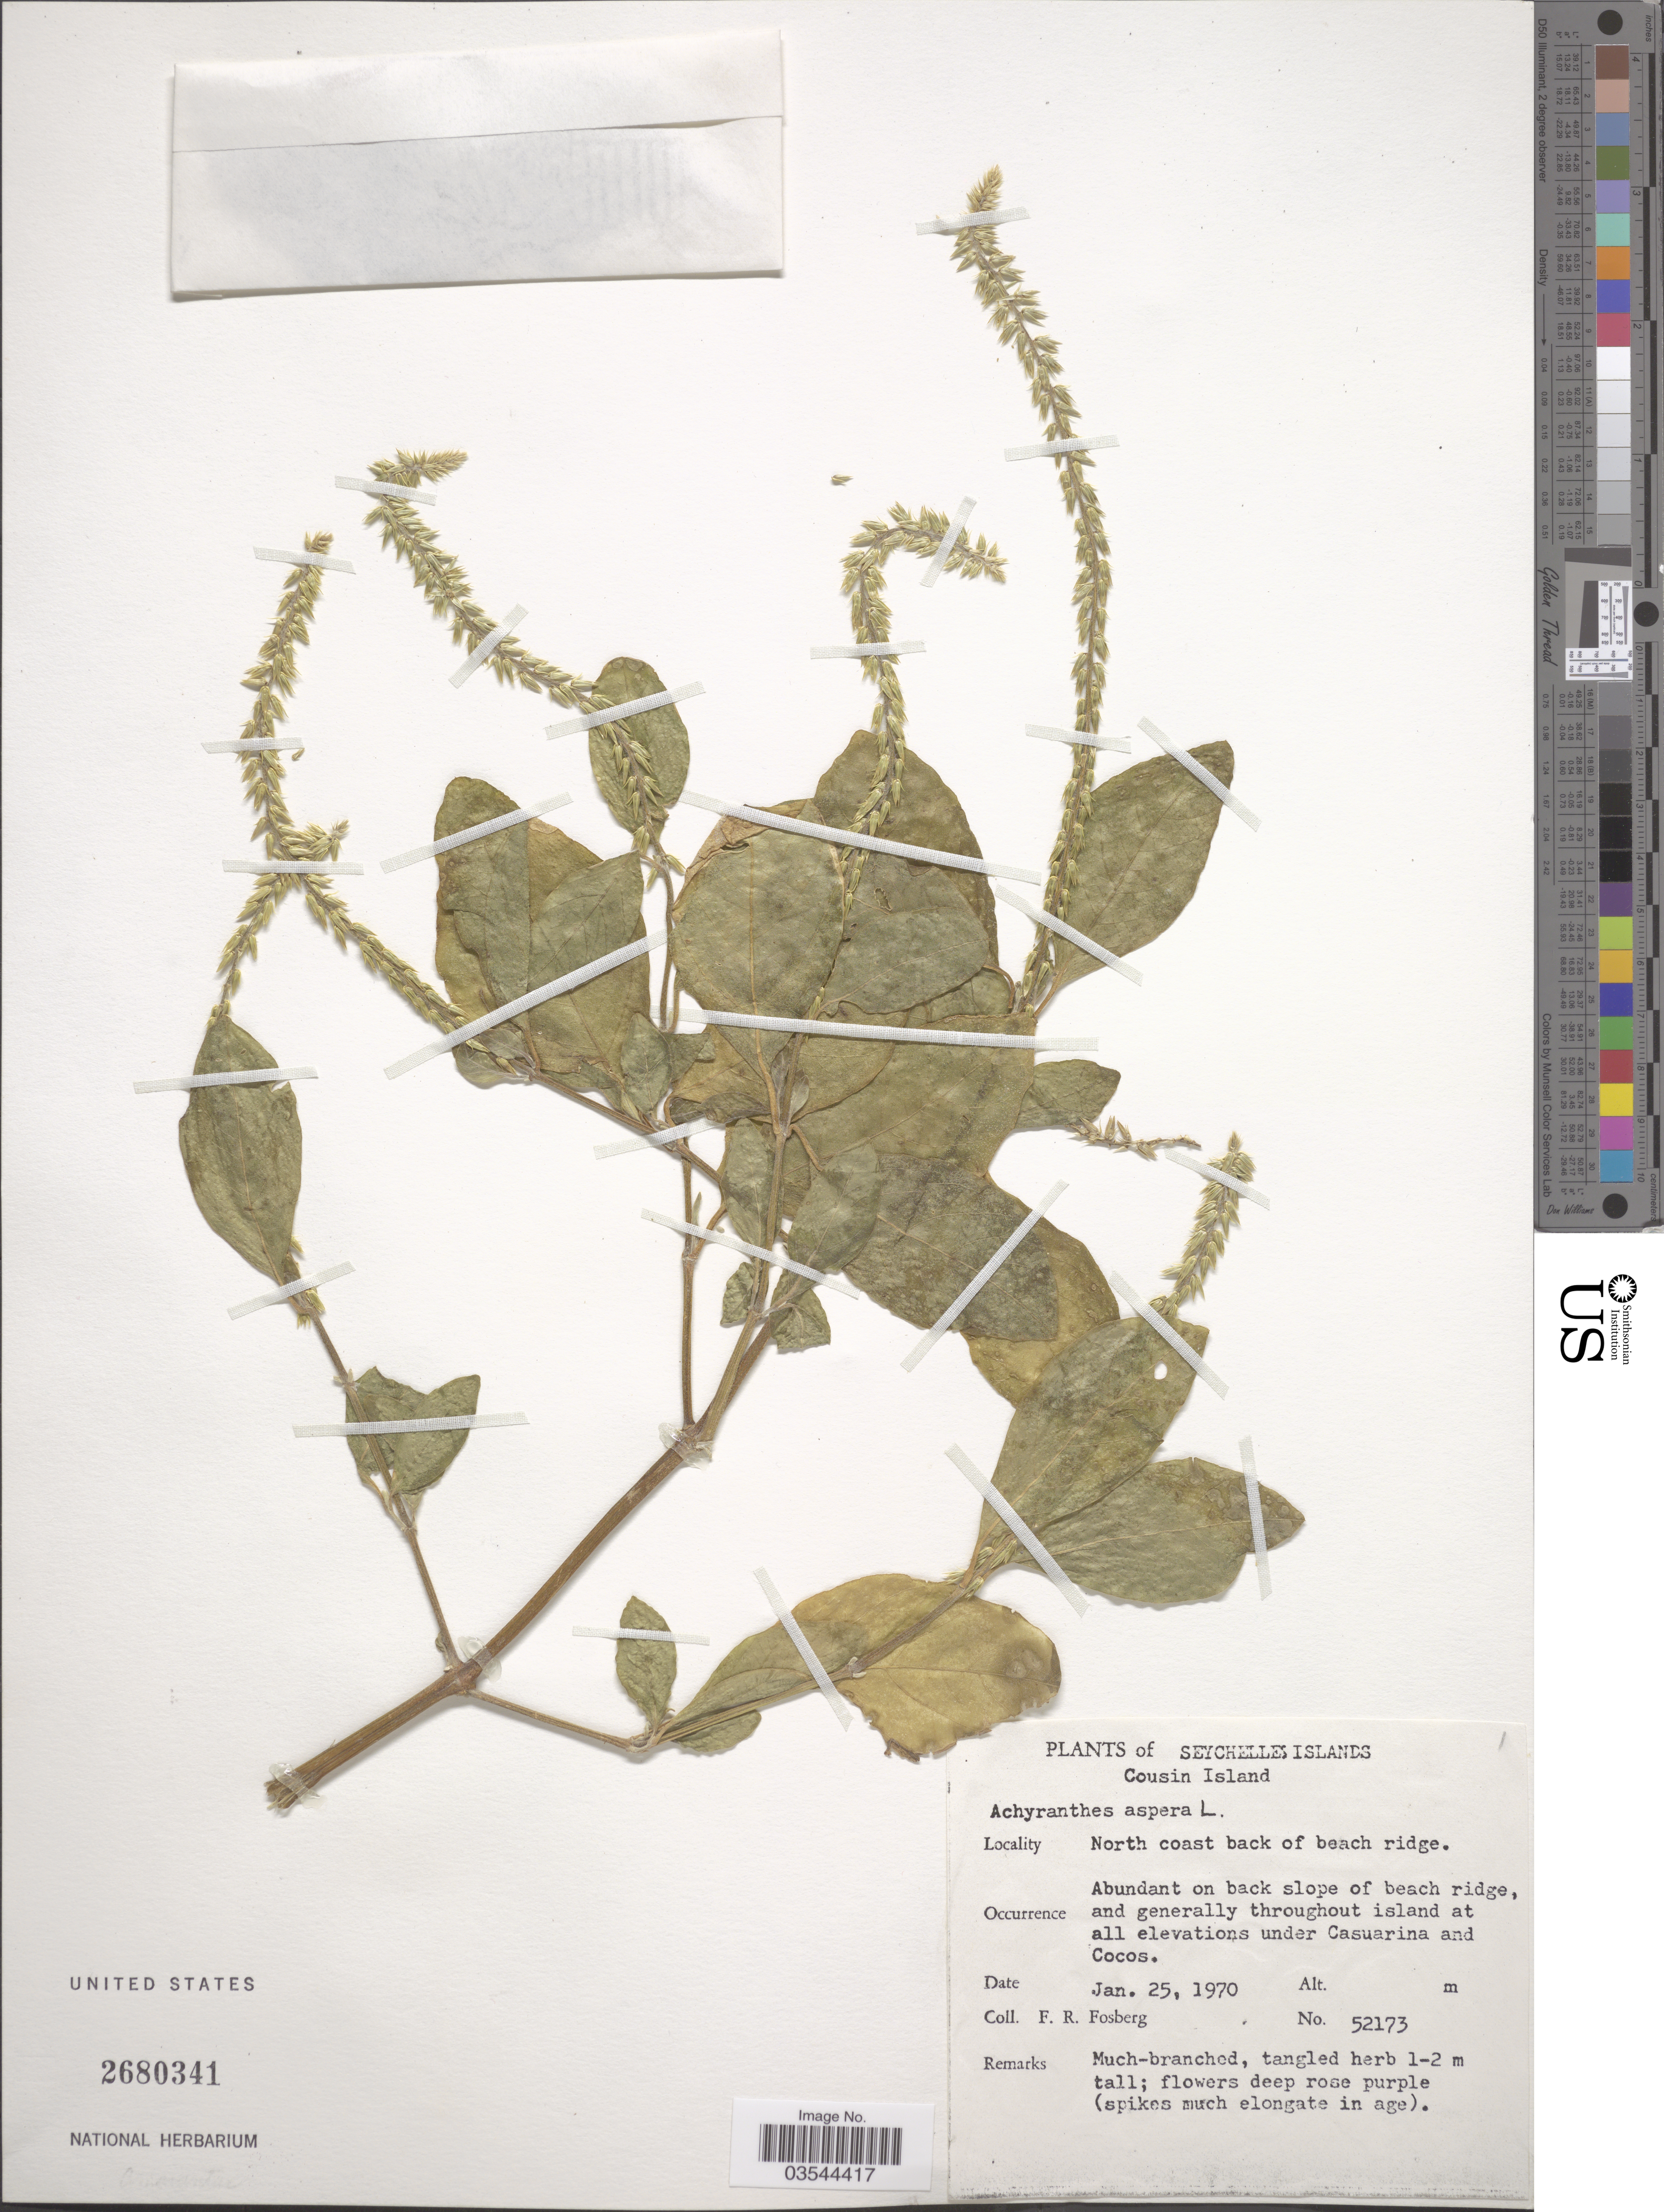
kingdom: Plantae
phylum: Tracheophyta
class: Magnoliopsida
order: Caryophyllales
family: Amaranthaceae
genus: Achyranthes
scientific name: Achyranthes aspera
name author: L.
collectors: F. R. Fosberg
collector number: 52173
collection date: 1970-01-25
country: Seychelles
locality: Cousin Island. North coast back of beach ridge.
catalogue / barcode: US 2680341